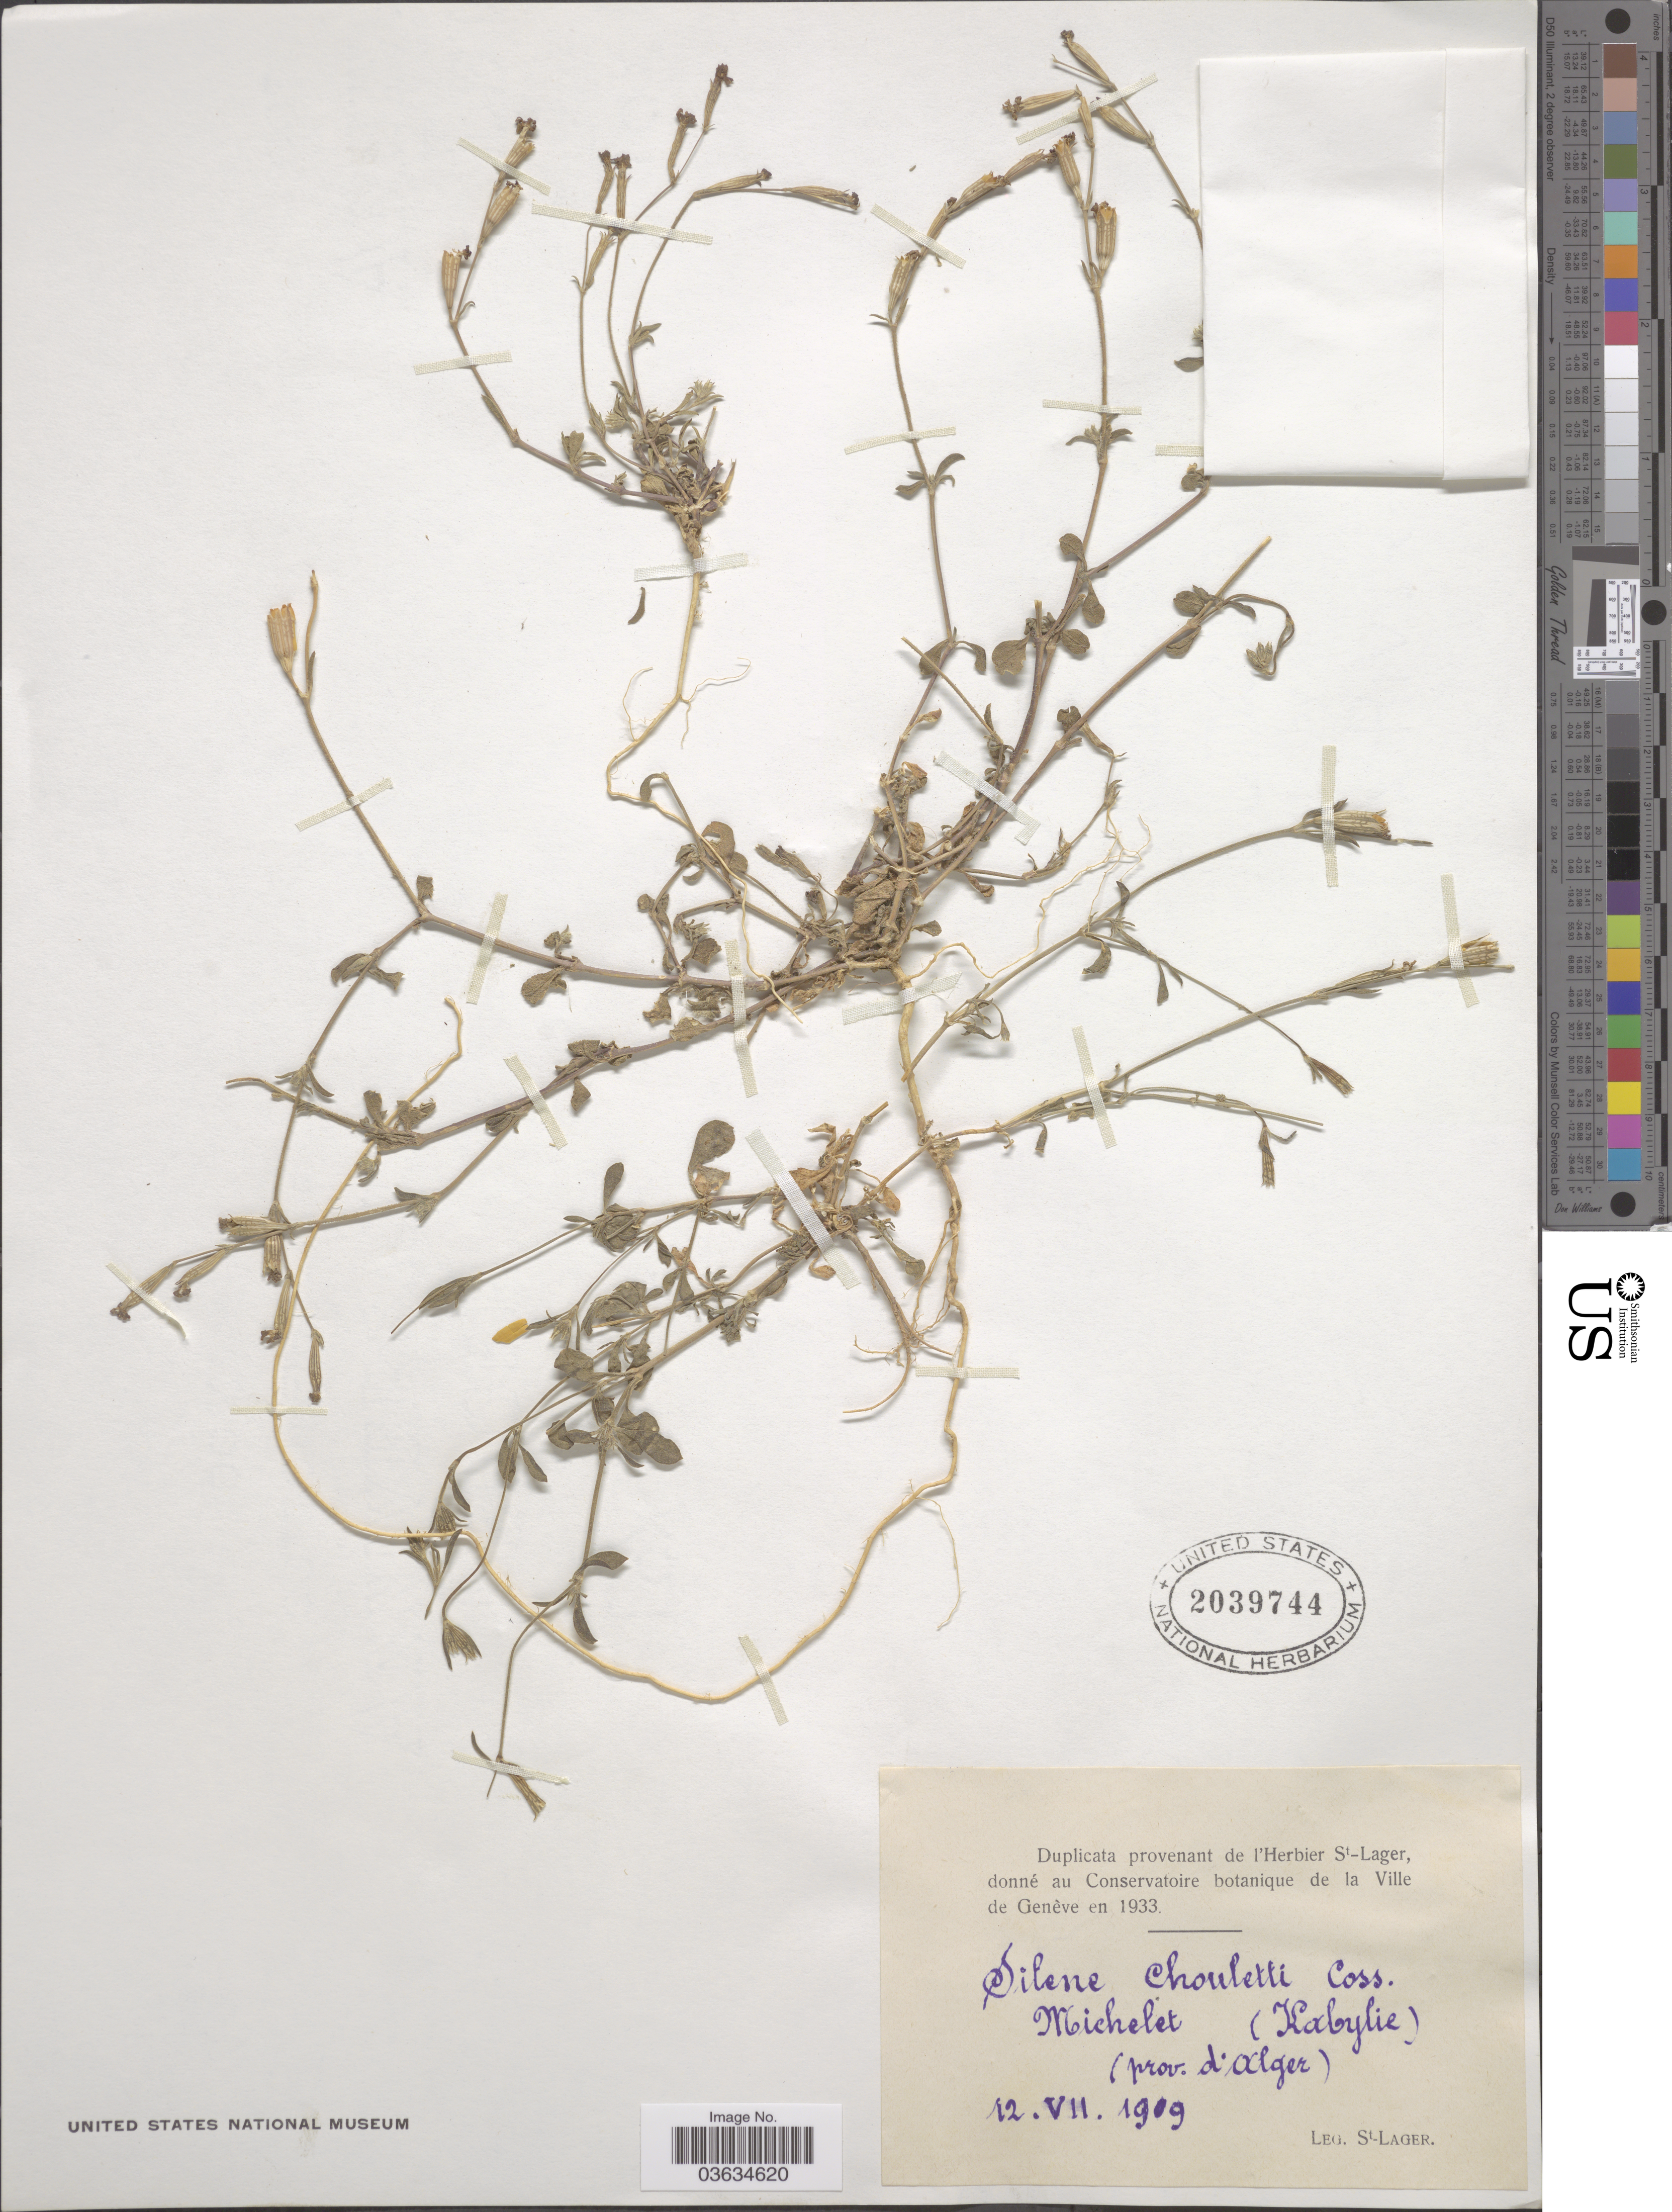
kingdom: Plantae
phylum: Tracheophyta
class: Magnoliopsida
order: Caryophyllales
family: Caryophyllaceae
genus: Silene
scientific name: Silene choulettii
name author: Coss.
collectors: -. St. Lager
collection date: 1909-07-12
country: Algeria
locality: Michelet (Kabylie) (prov. d'Alger).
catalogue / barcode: US 2039744